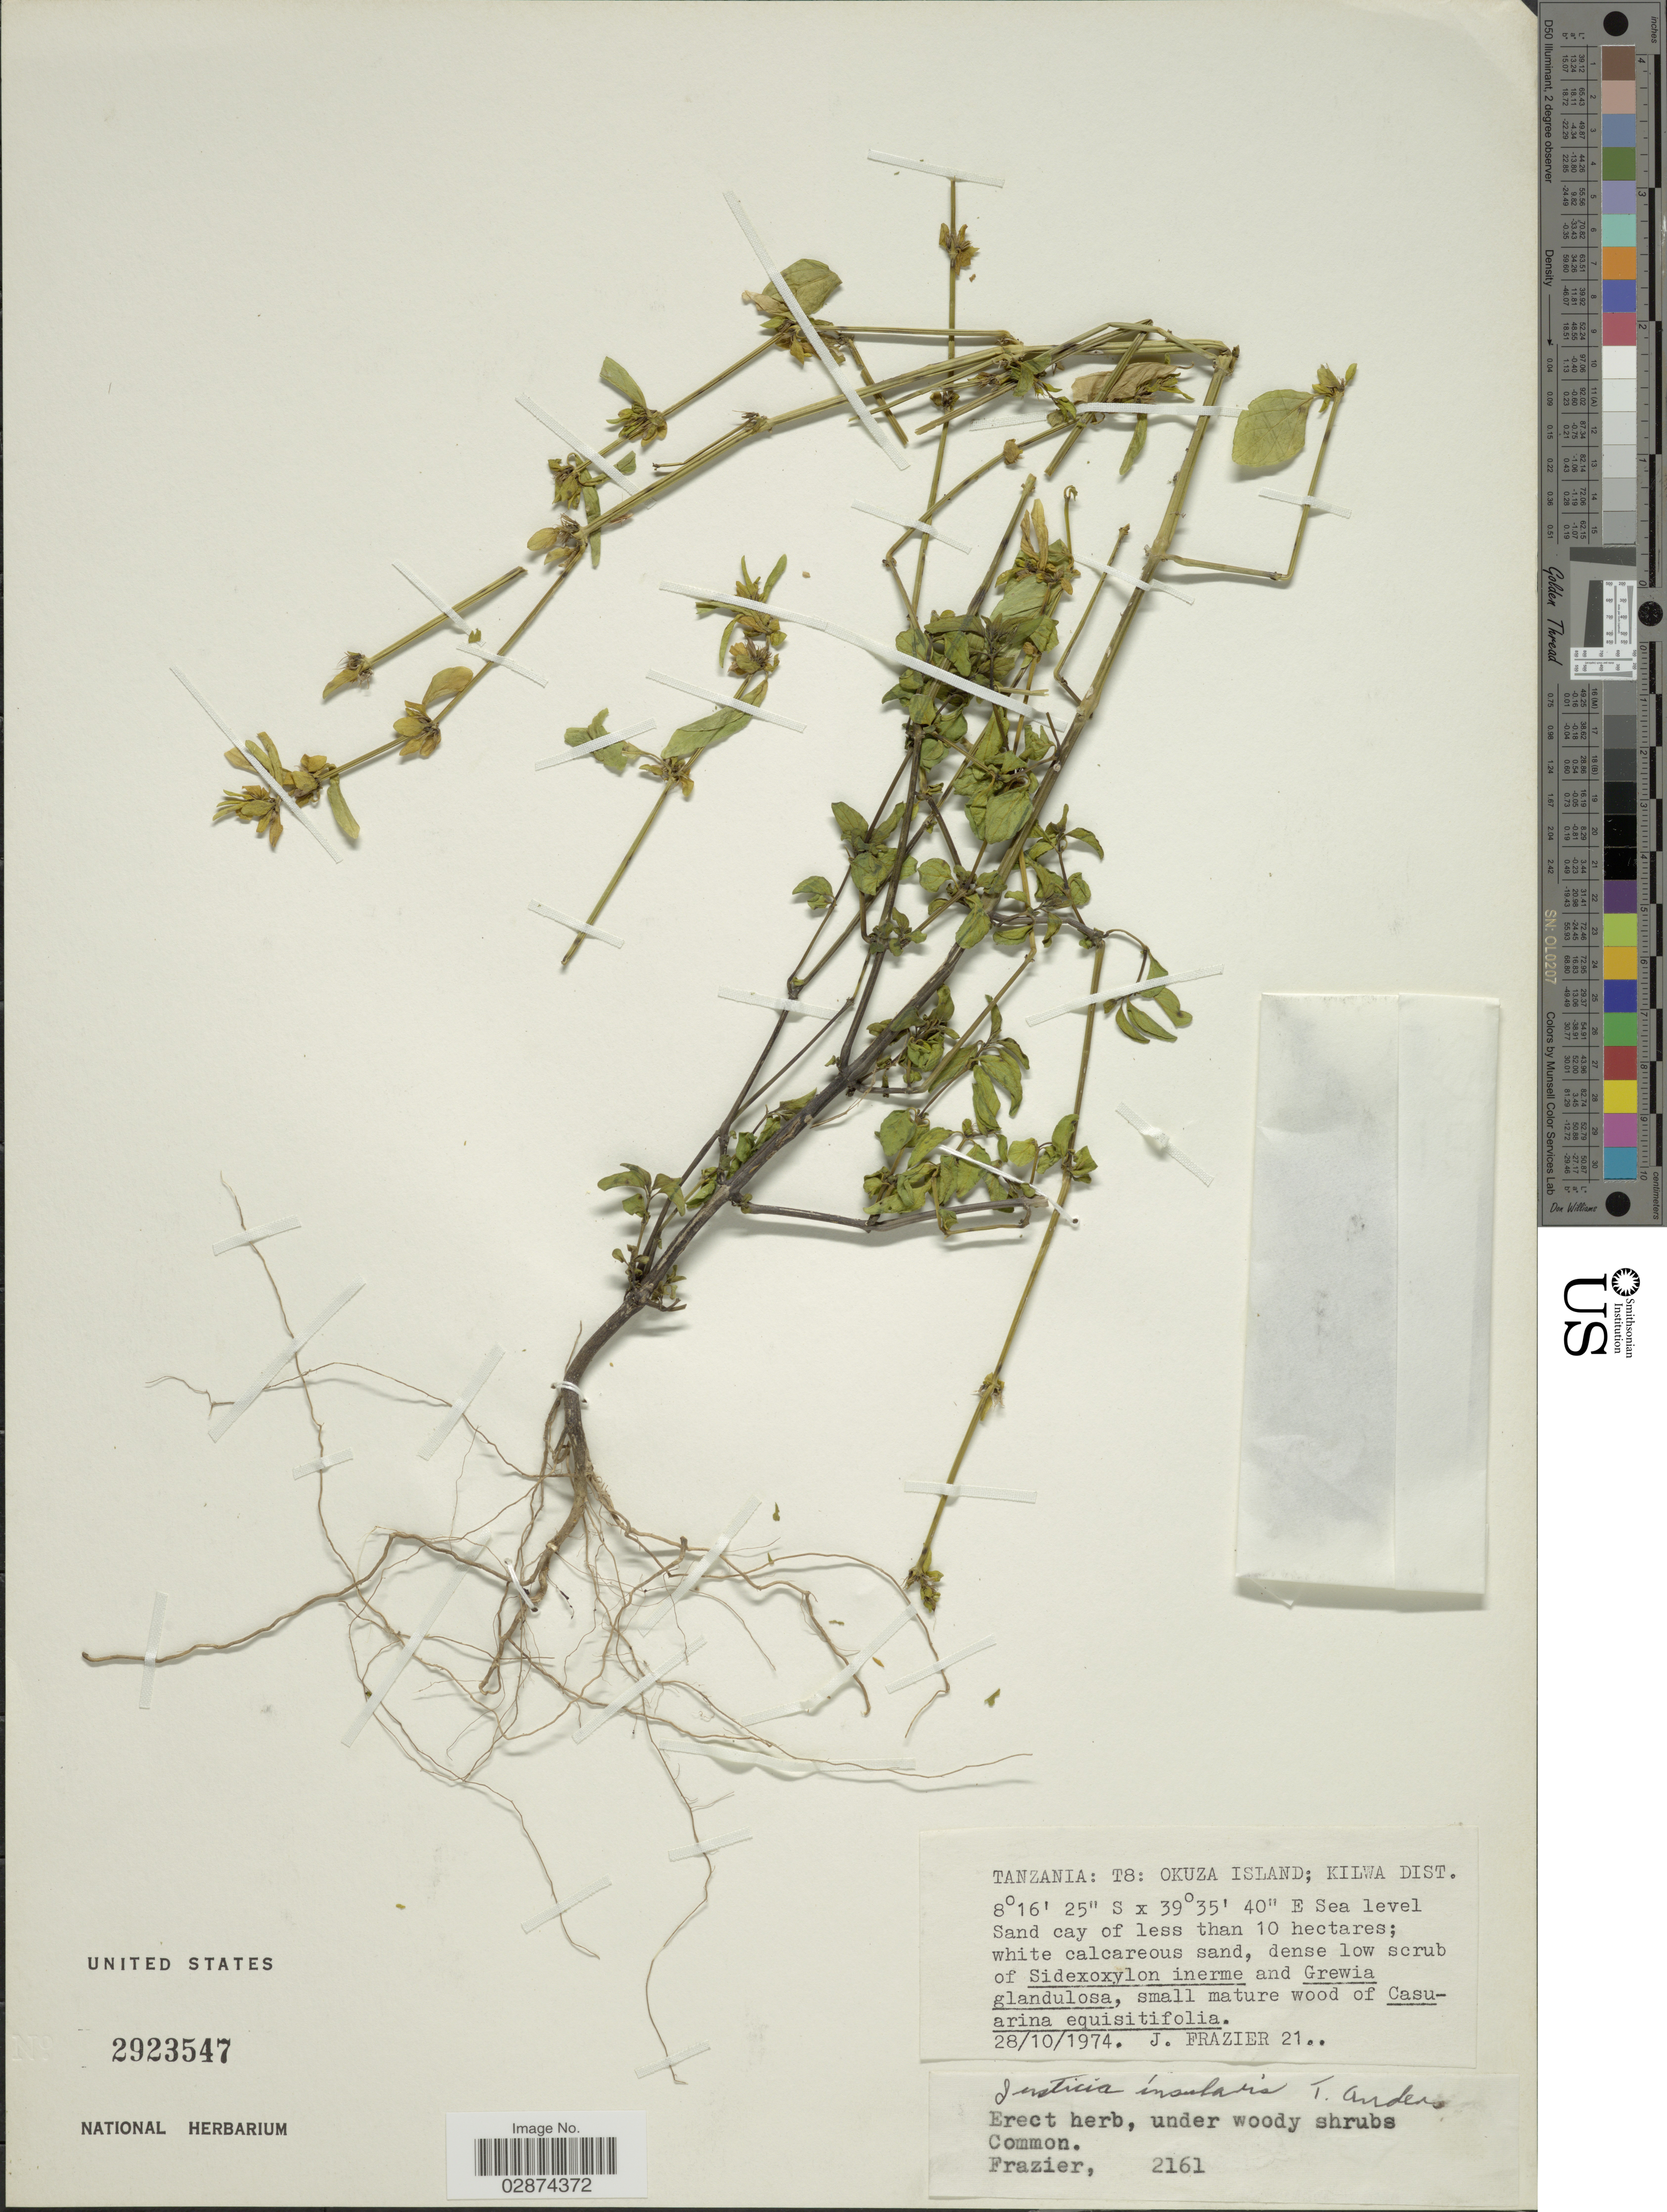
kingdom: Plantae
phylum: Tracheophyta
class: Magnoliopsida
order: Lamiales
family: Acanthaceae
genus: Justicia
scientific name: Justicia insularis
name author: T. Anderson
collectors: J. Frazier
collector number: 21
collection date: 1974-10-28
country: Tanzania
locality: T8: Okuza Island; Kilwa Dist.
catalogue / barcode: US 2923547